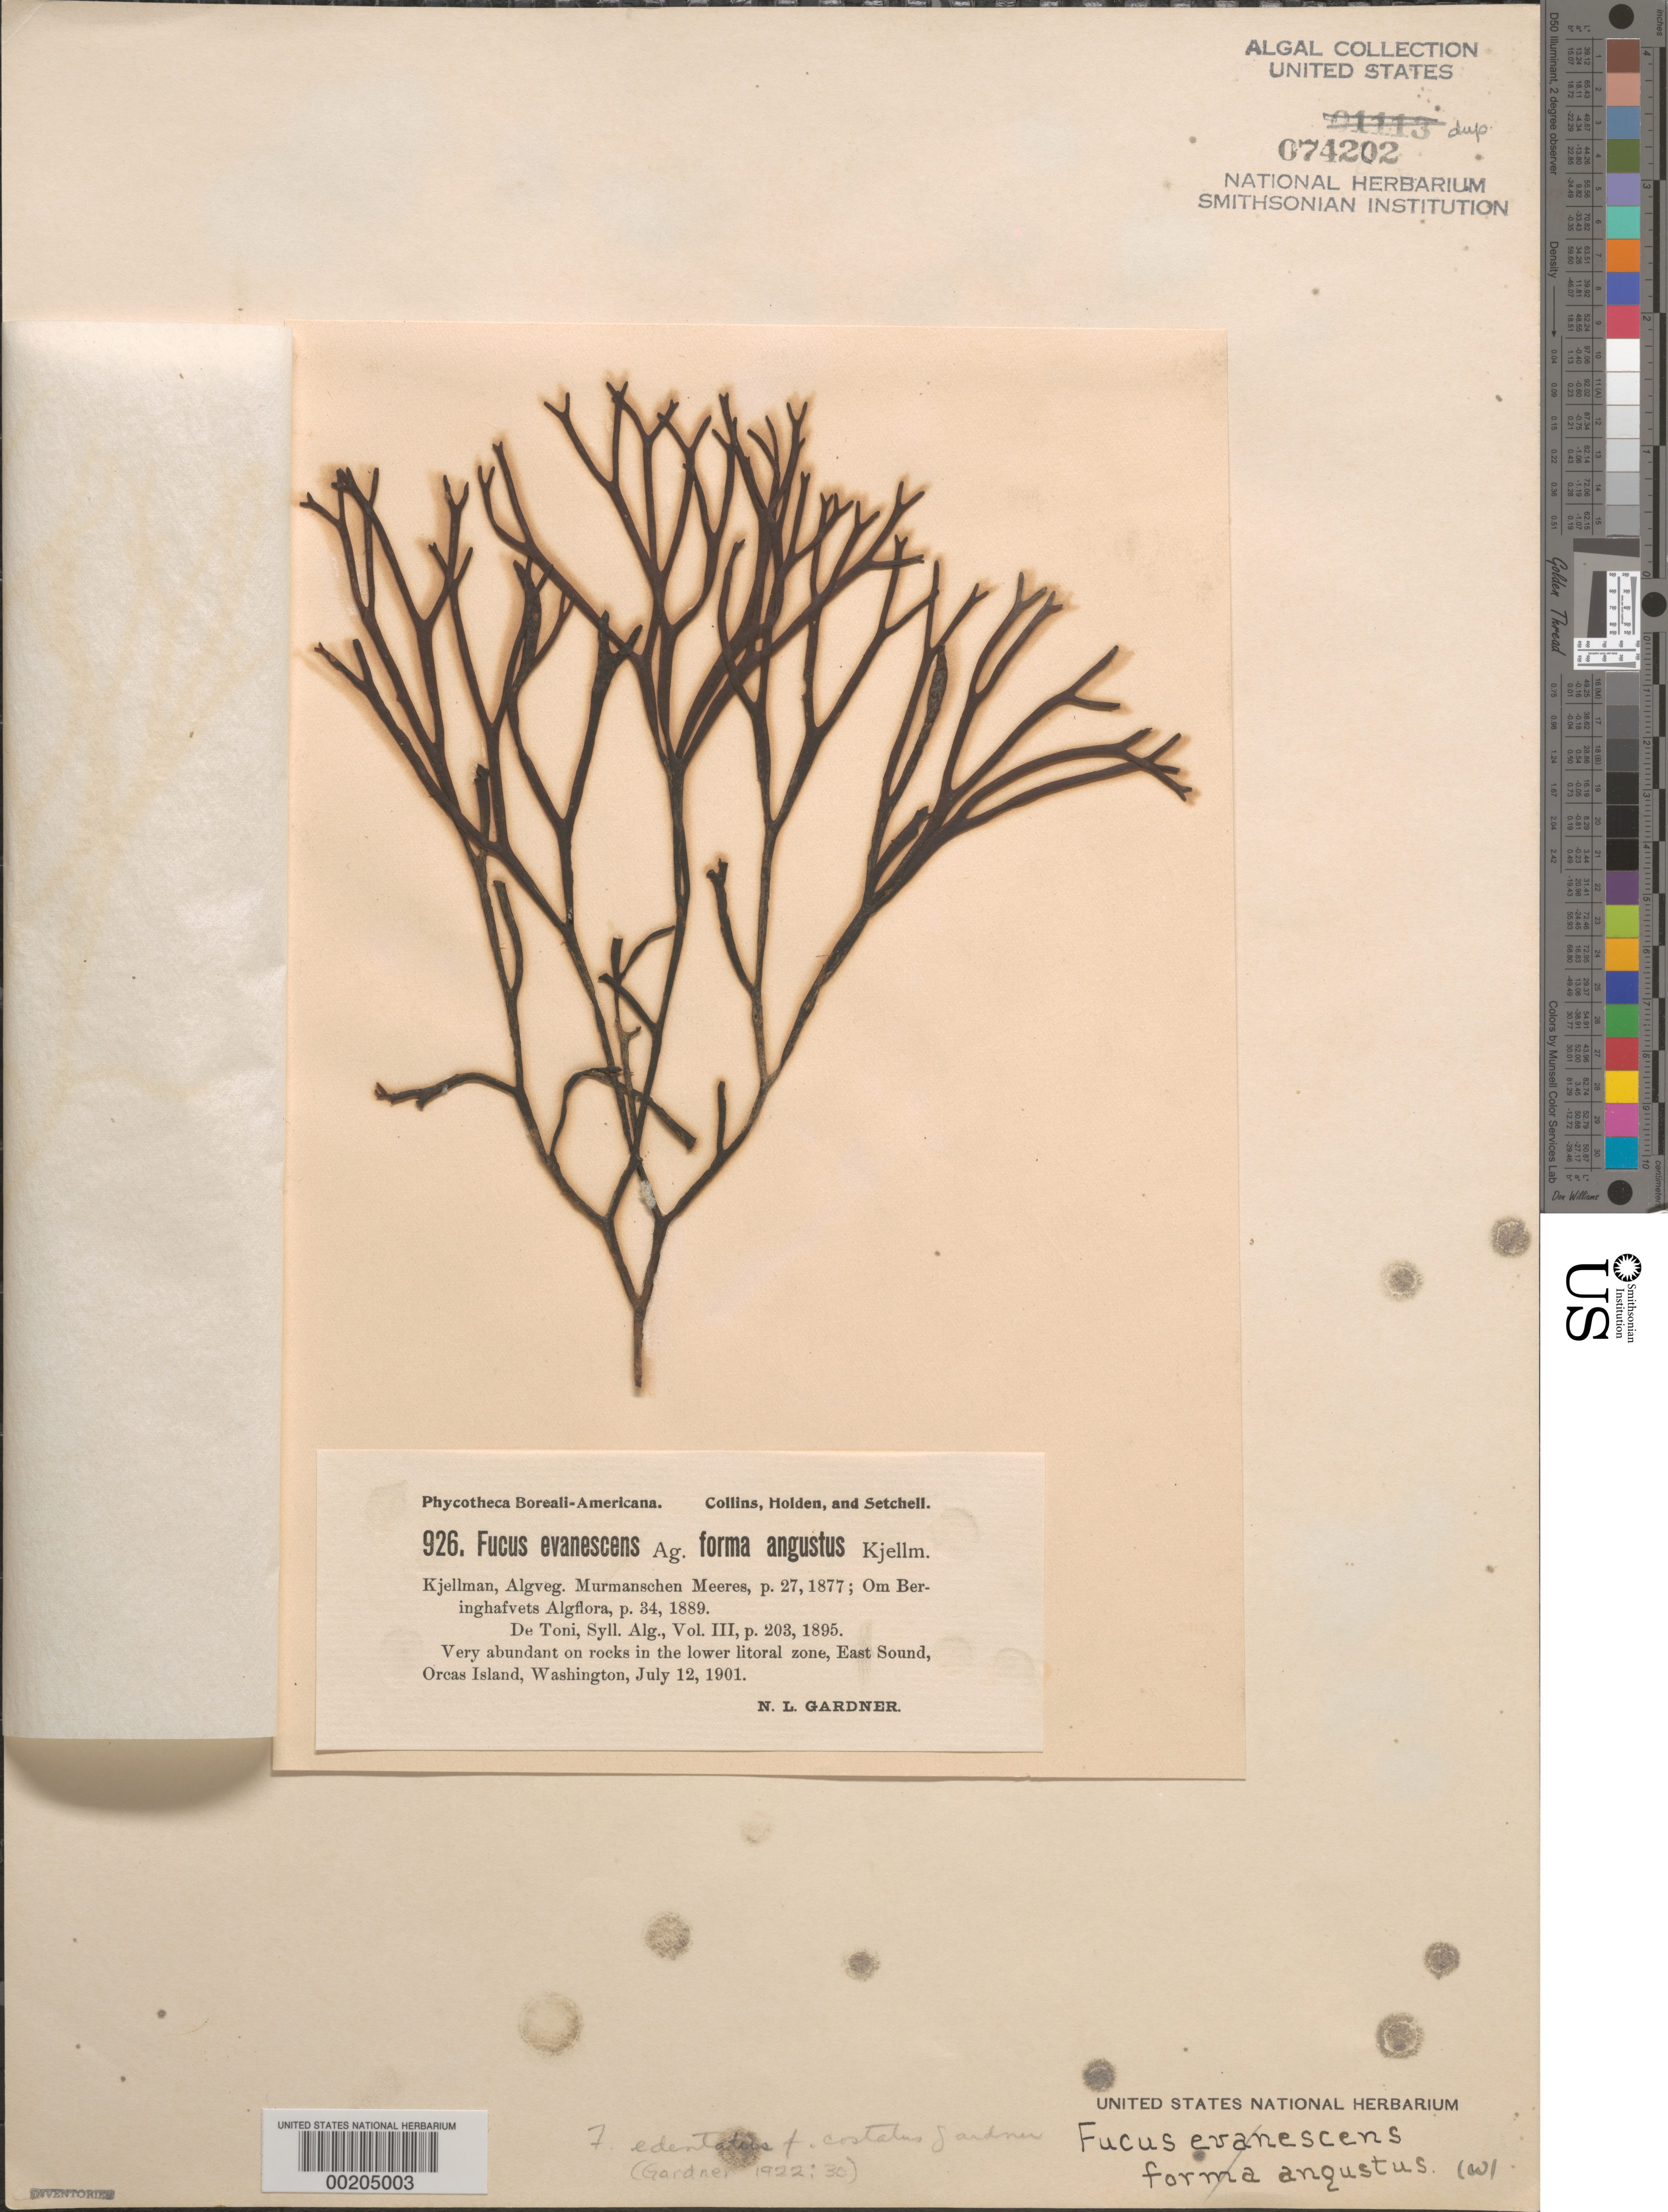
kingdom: Chromista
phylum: Ochrophyta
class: Phaeophyceae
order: Fucales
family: Fucaceae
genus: Fucus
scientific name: Fucus distichus subsp. edentatus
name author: (Bach. Pyl.) H.T. Powell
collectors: N. Gardner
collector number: PB-A 926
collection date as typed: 12 Jul 1901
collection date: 1901-07-12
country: United States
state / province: Washington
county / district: San Juan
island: Orcas Island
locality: East Sound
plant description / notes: Collins, Holden & Setchell, Phycotheca Boreali-Americana, as Fucus evanescens f. angustus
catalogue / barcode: US 74202